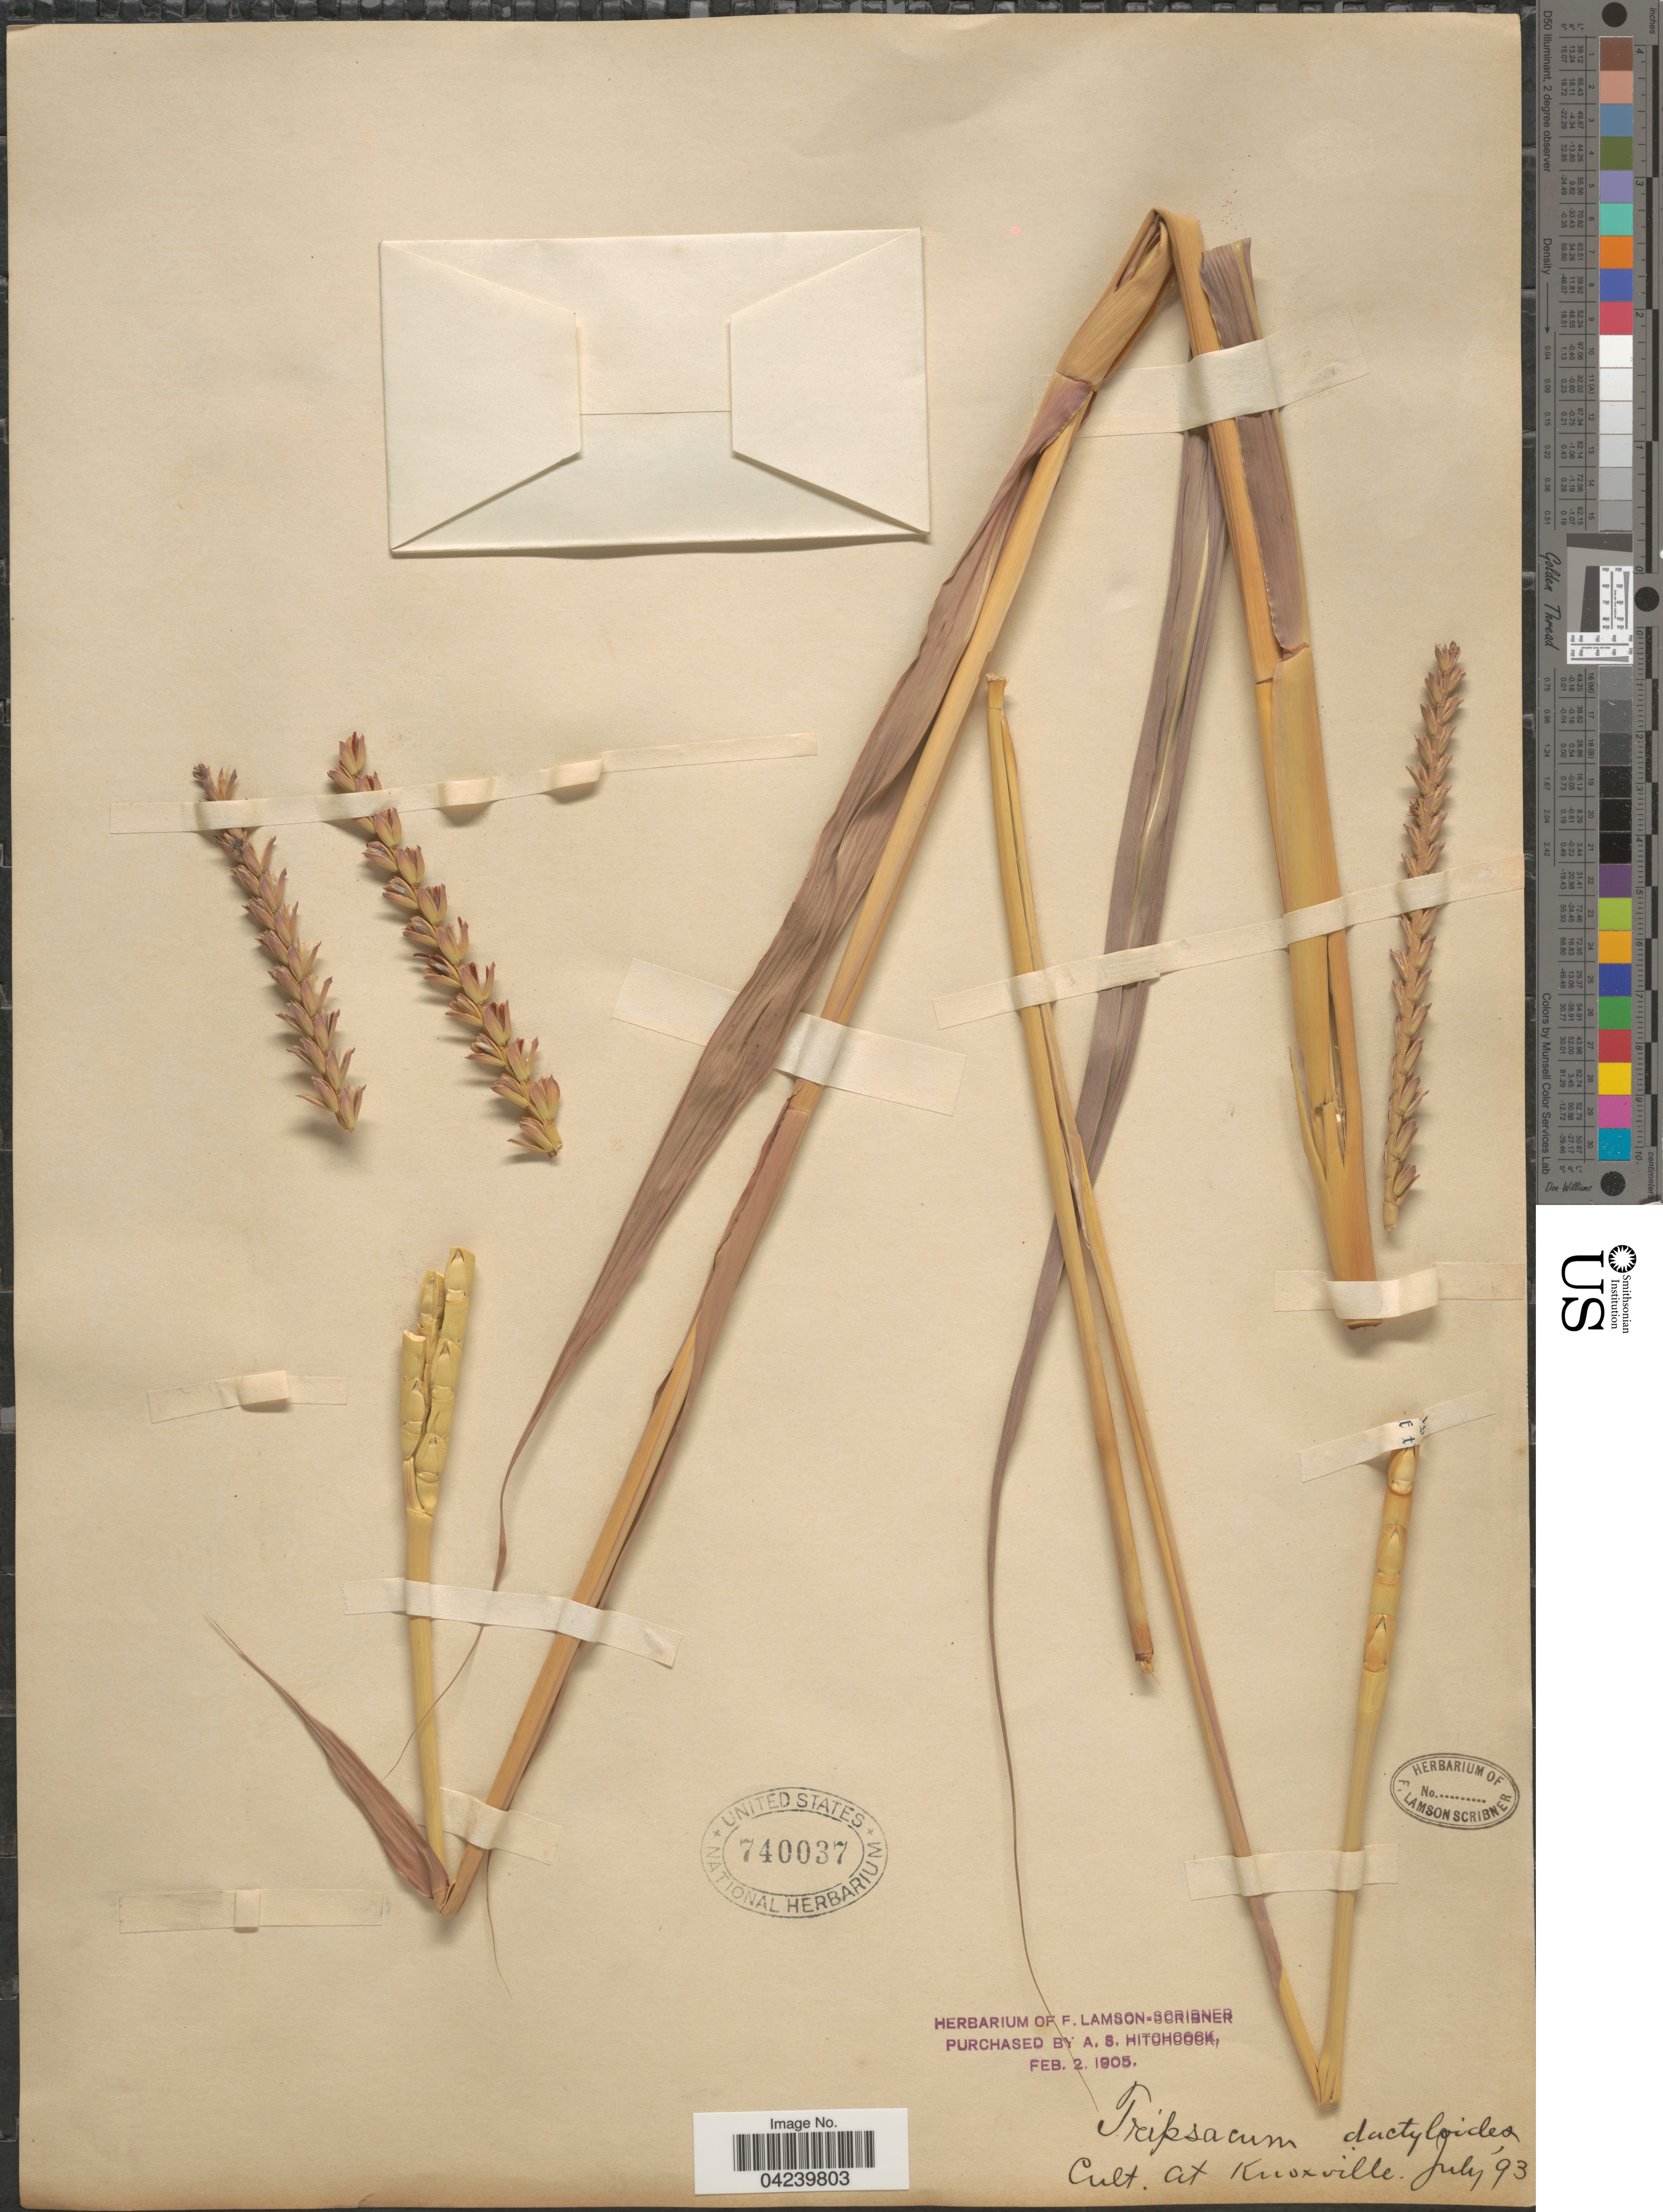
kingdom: Plantae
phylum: Tracheophyta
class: Liliopsida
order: Poales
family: Poaceae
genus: Tripsacum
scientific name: Tripsacum dactyloides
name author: (L.) L.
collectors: ex herb. F. Lamson Scribner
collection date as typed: Transcribed d/m/y: /7/93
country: United States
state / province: Tennessee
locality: Cult. at Knoxville.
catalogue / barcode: US 740037